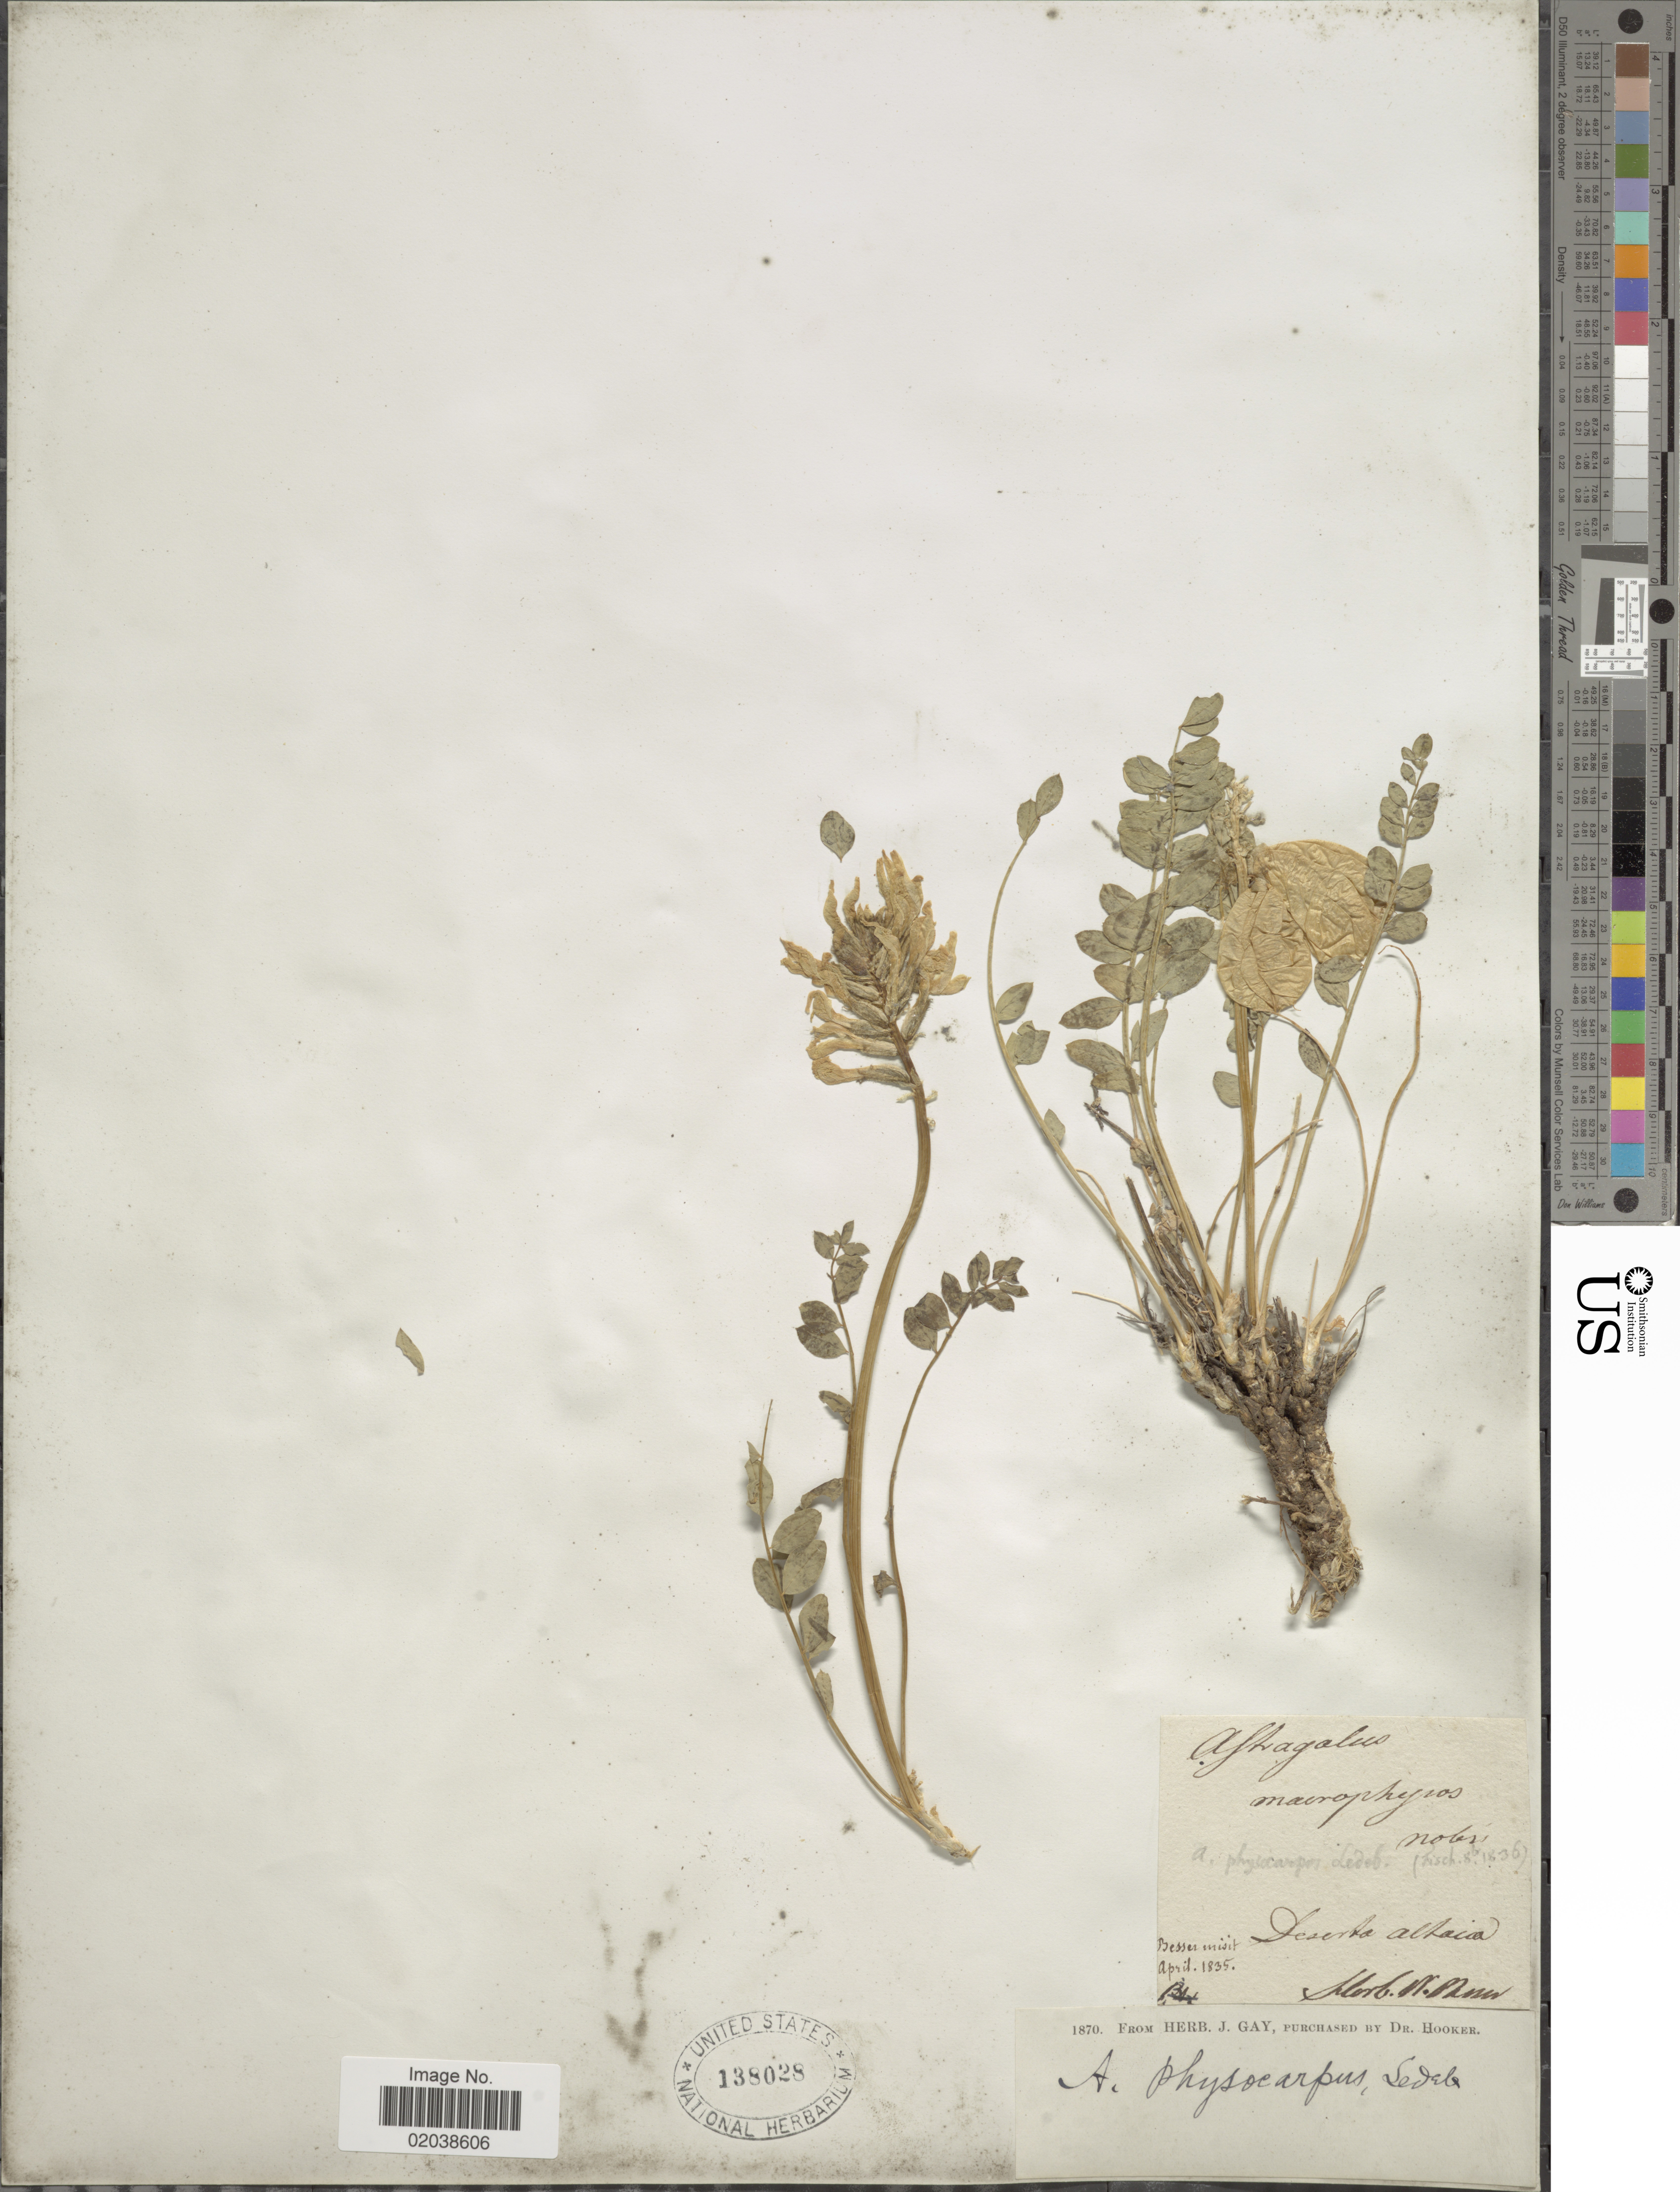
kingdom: Plantae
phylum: Tracheophyta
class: Magnoliopsida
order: Fabales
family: Fabaceae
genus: Astragalus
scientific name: Astragalus physocarpus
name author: Ledeb.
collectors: Besser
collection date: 1835-04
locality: Deserta altaica [interpreted]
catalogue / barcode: US 138028